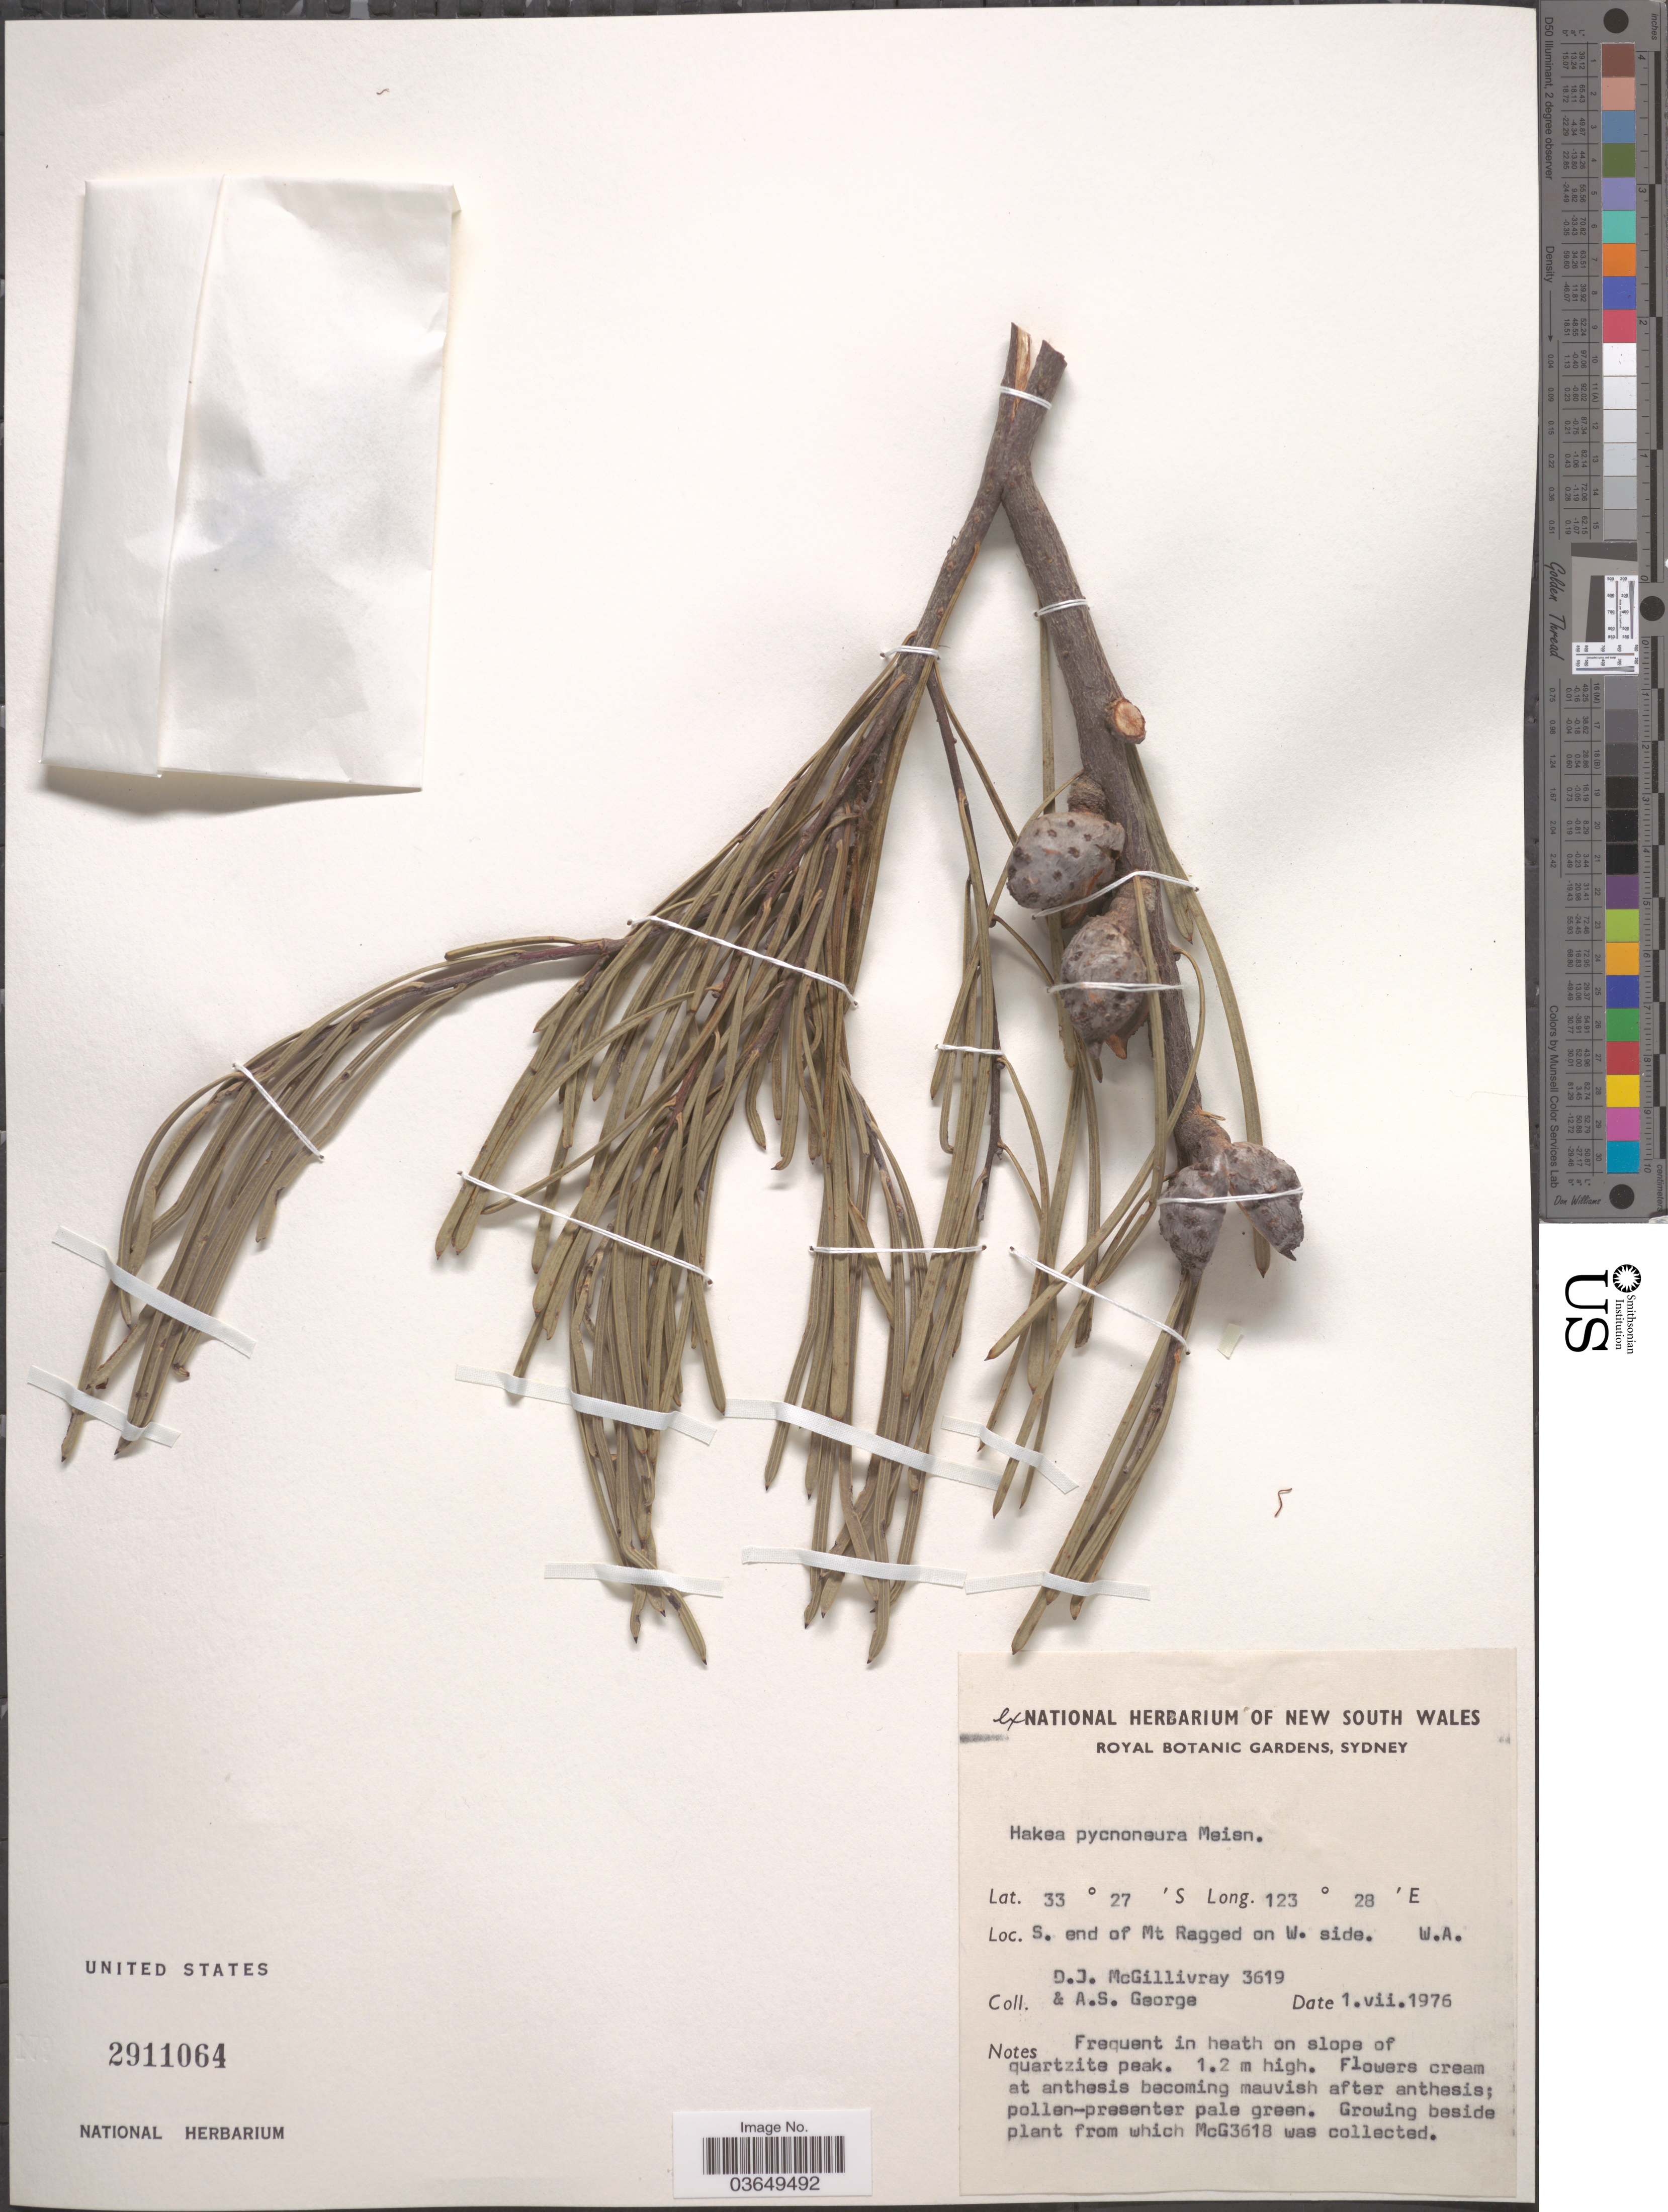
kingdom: Plantae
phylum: Tracheophyta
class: Magnoliopsida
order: Proteales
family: Proteaceae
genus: Hakea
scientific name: Hakea pycnoneura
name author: Meisn.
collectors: D. J. McGillivray & A. S. George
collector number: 3619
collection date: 1976-07-01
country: Australia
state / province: Western Australia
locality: S. end of Mt Ragged on W. side. W.A.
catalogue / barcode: US 2911064